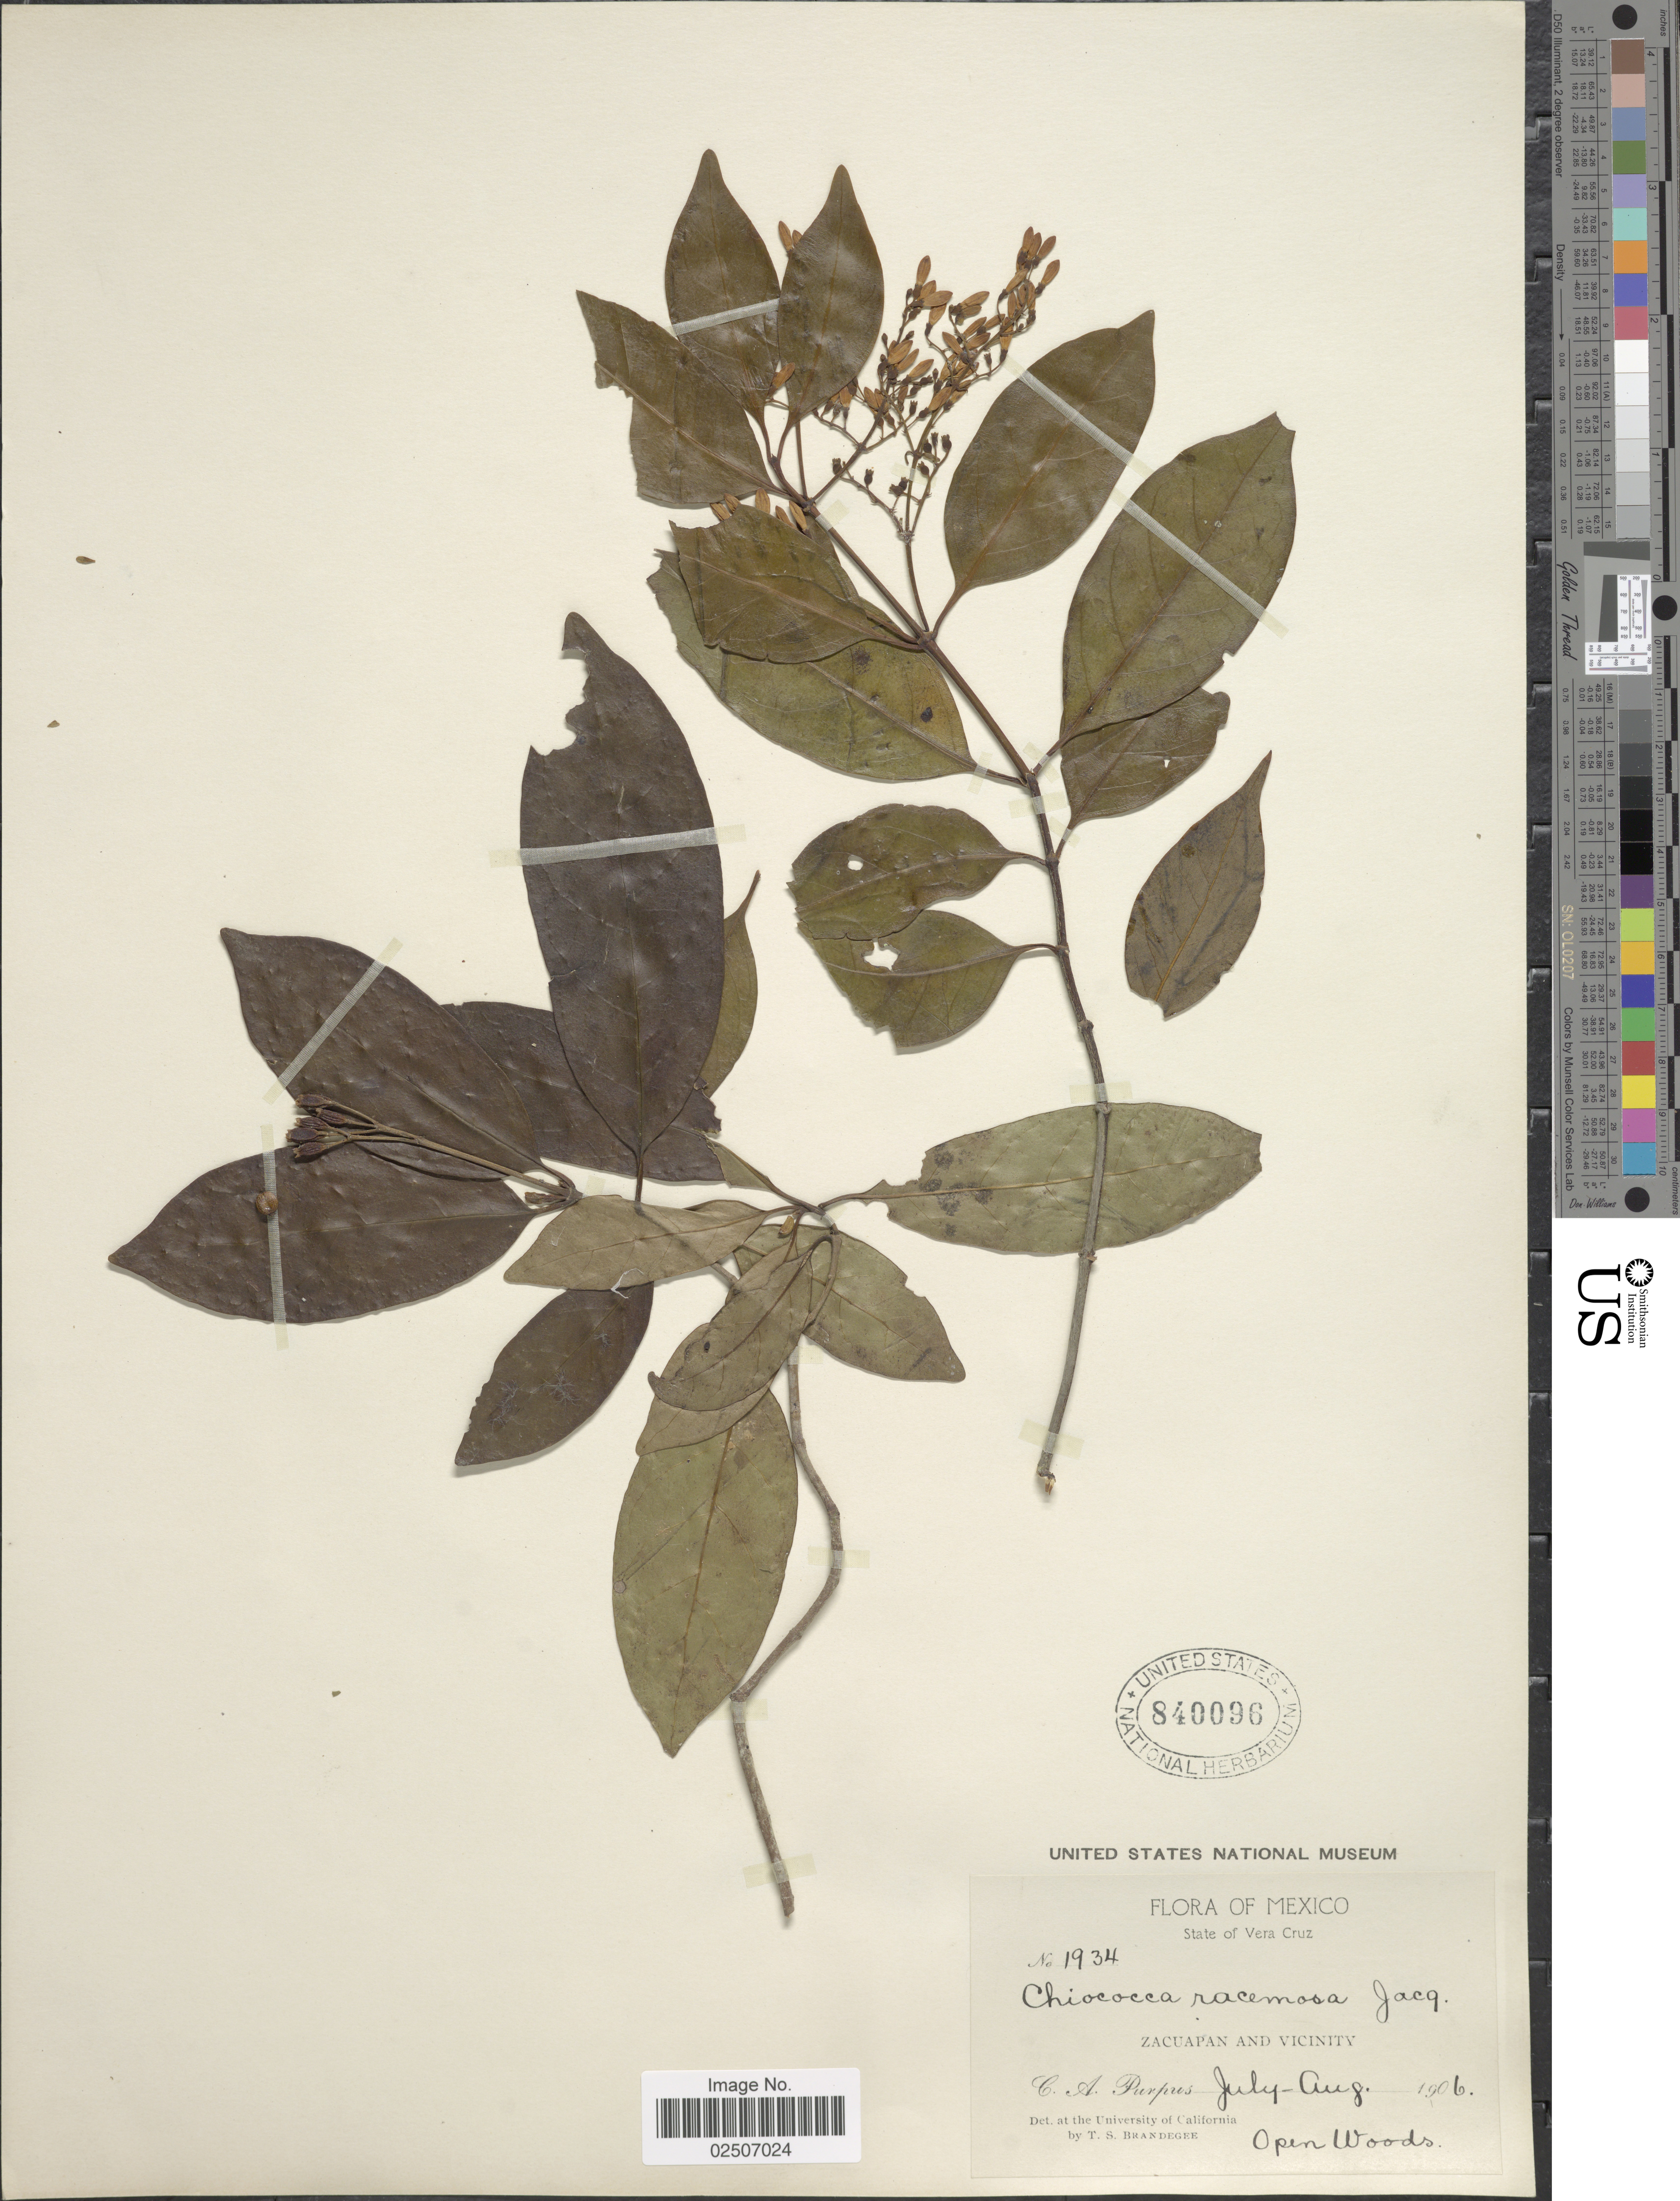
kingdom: Plantae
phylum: Tracheophyta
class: Magnoliopsida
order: Gentianales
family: Rubiaceae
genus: Chiococca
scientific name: Chiococca alba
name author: (L.) Hitchc.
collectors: C. A. Purpus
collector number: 1934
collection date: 1906-07/1906-08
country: Mexico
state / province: Veracruz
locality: Vera Cruz. Zacuapan and vicinity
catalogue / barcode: US 840096